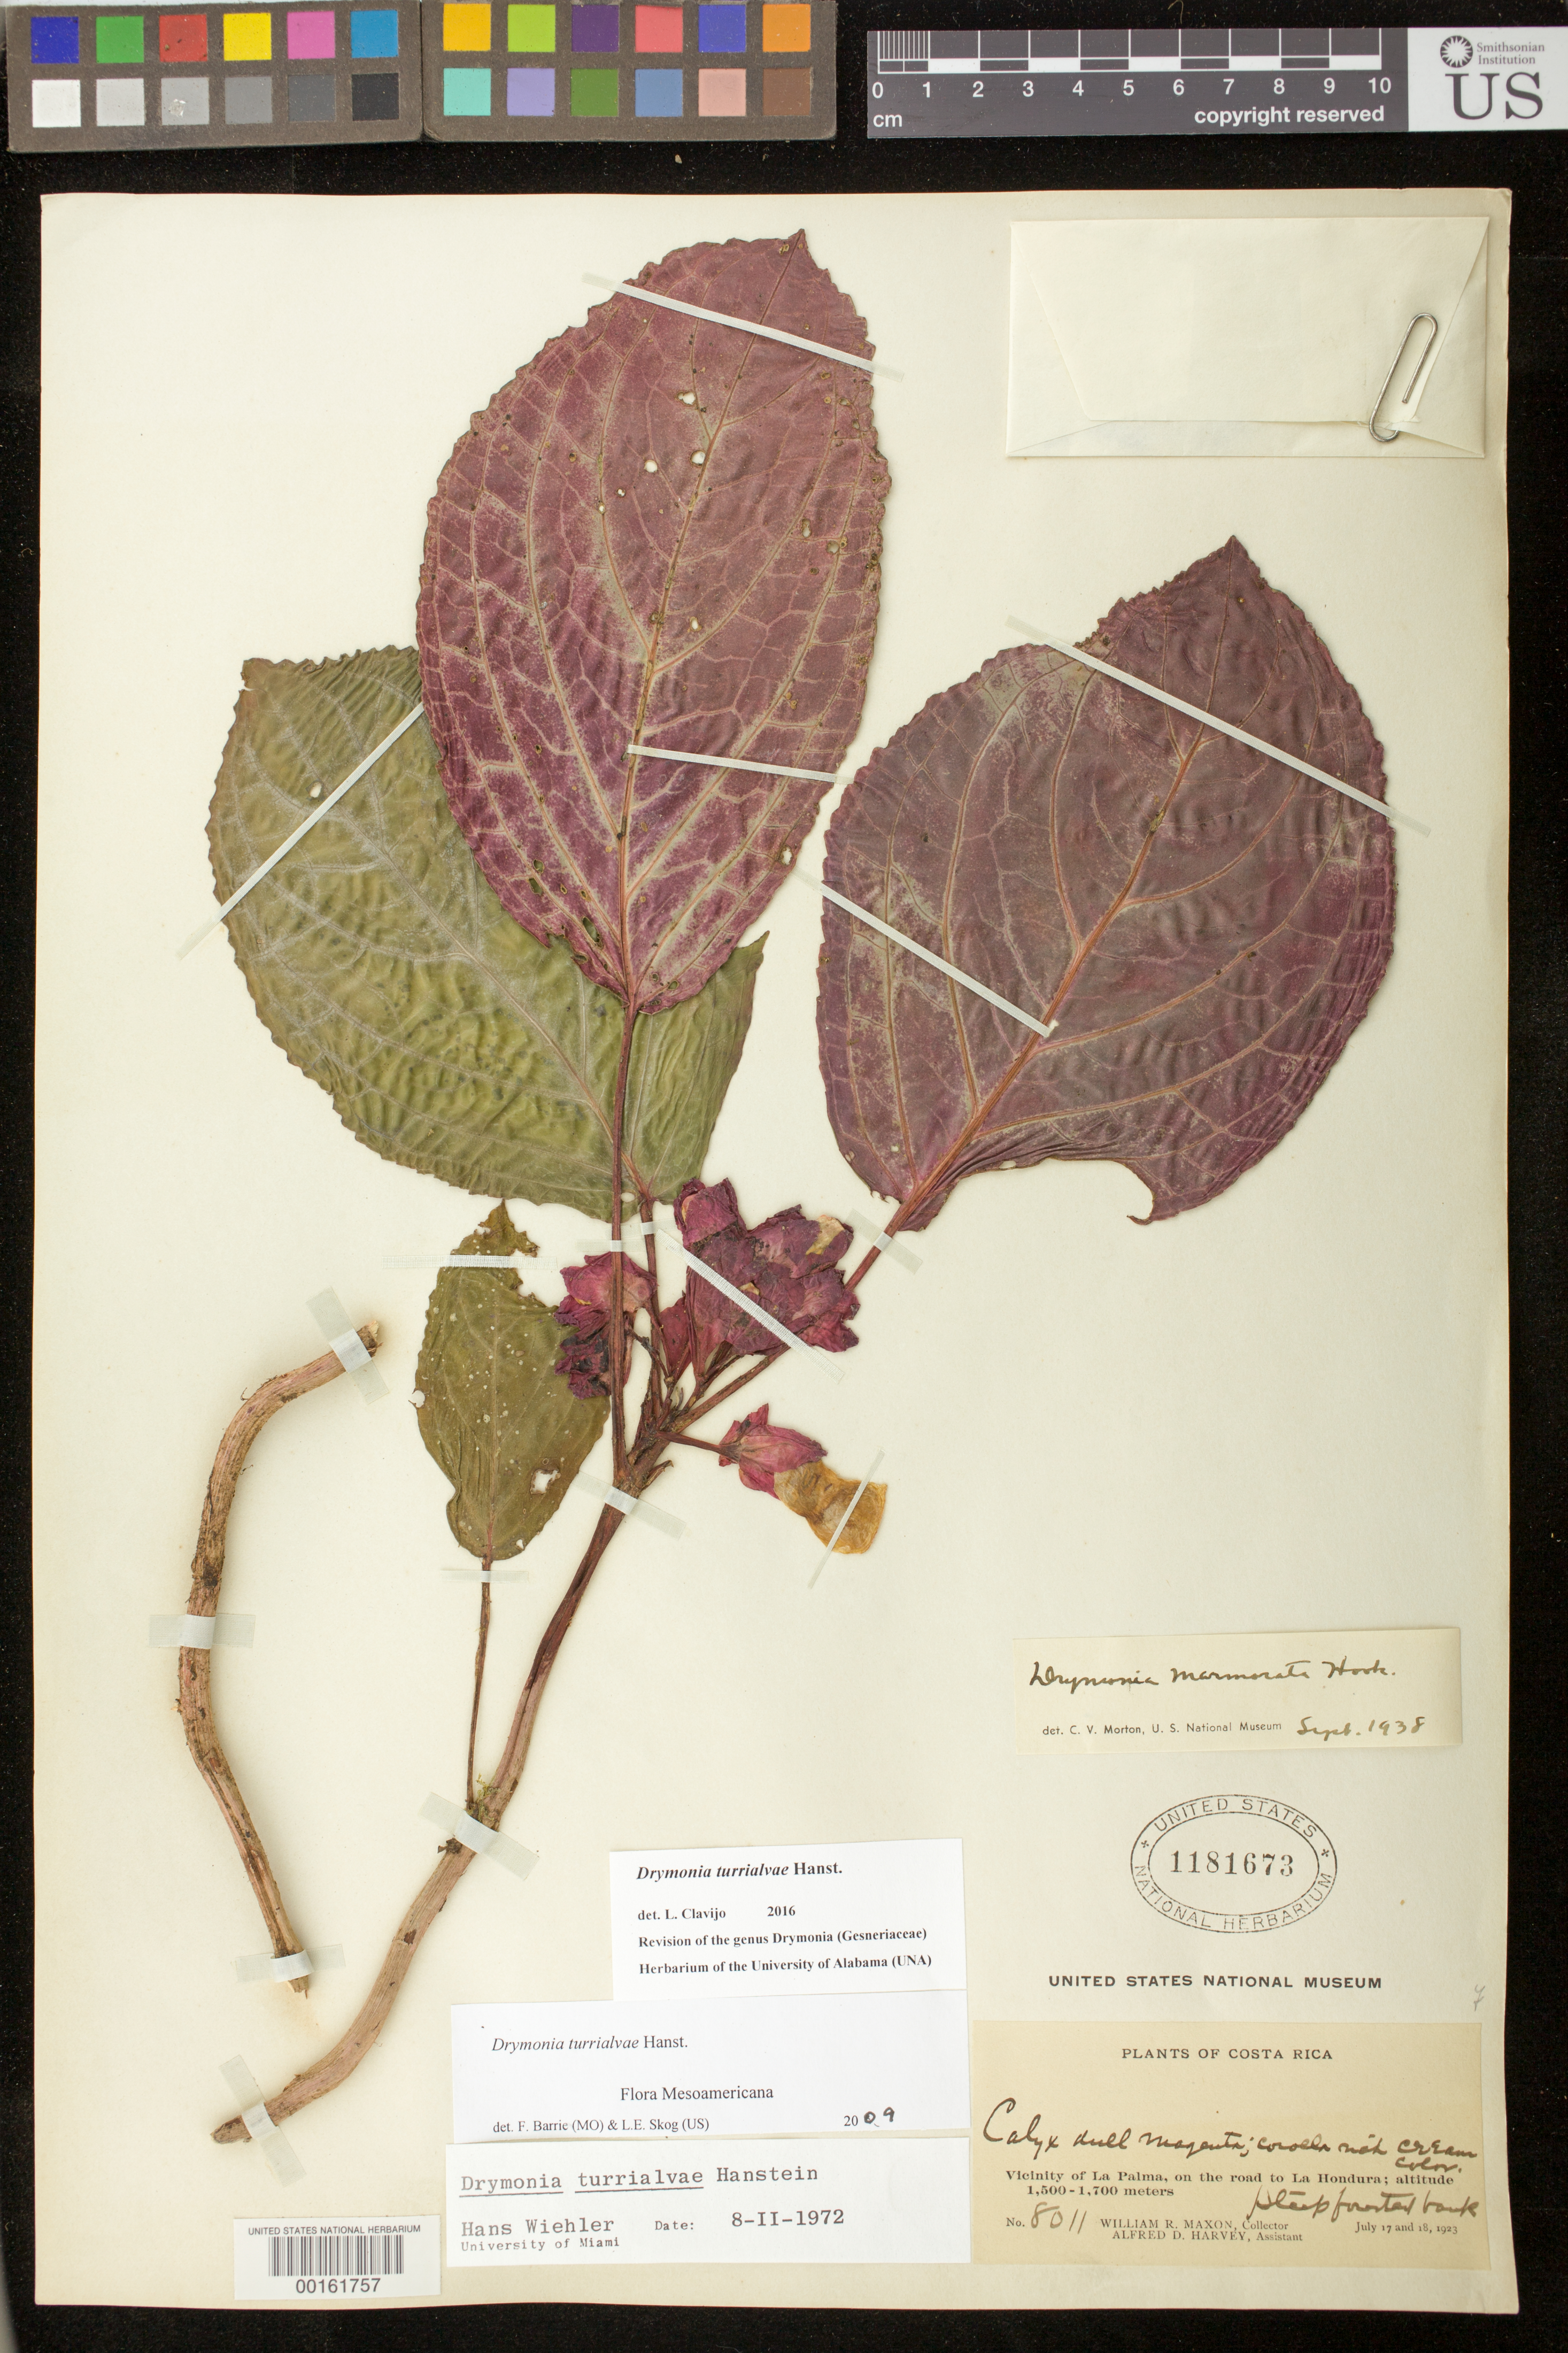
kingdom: Plantae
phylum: Tracheophyta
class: Magnoliopsida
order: Lamiales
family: Gesneriaceae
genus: Drymonia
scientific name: Drymonia turrialvae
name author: Hanst.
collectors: W. R. Maxon & A. D. Harvey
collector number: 8011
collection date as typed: Jul 1923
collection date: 1923-07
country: Costa Rica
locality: Vicinity of La Palma, on the road to La Hondura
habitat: Steep forested bank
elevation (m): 1500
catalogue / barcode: US 1181673